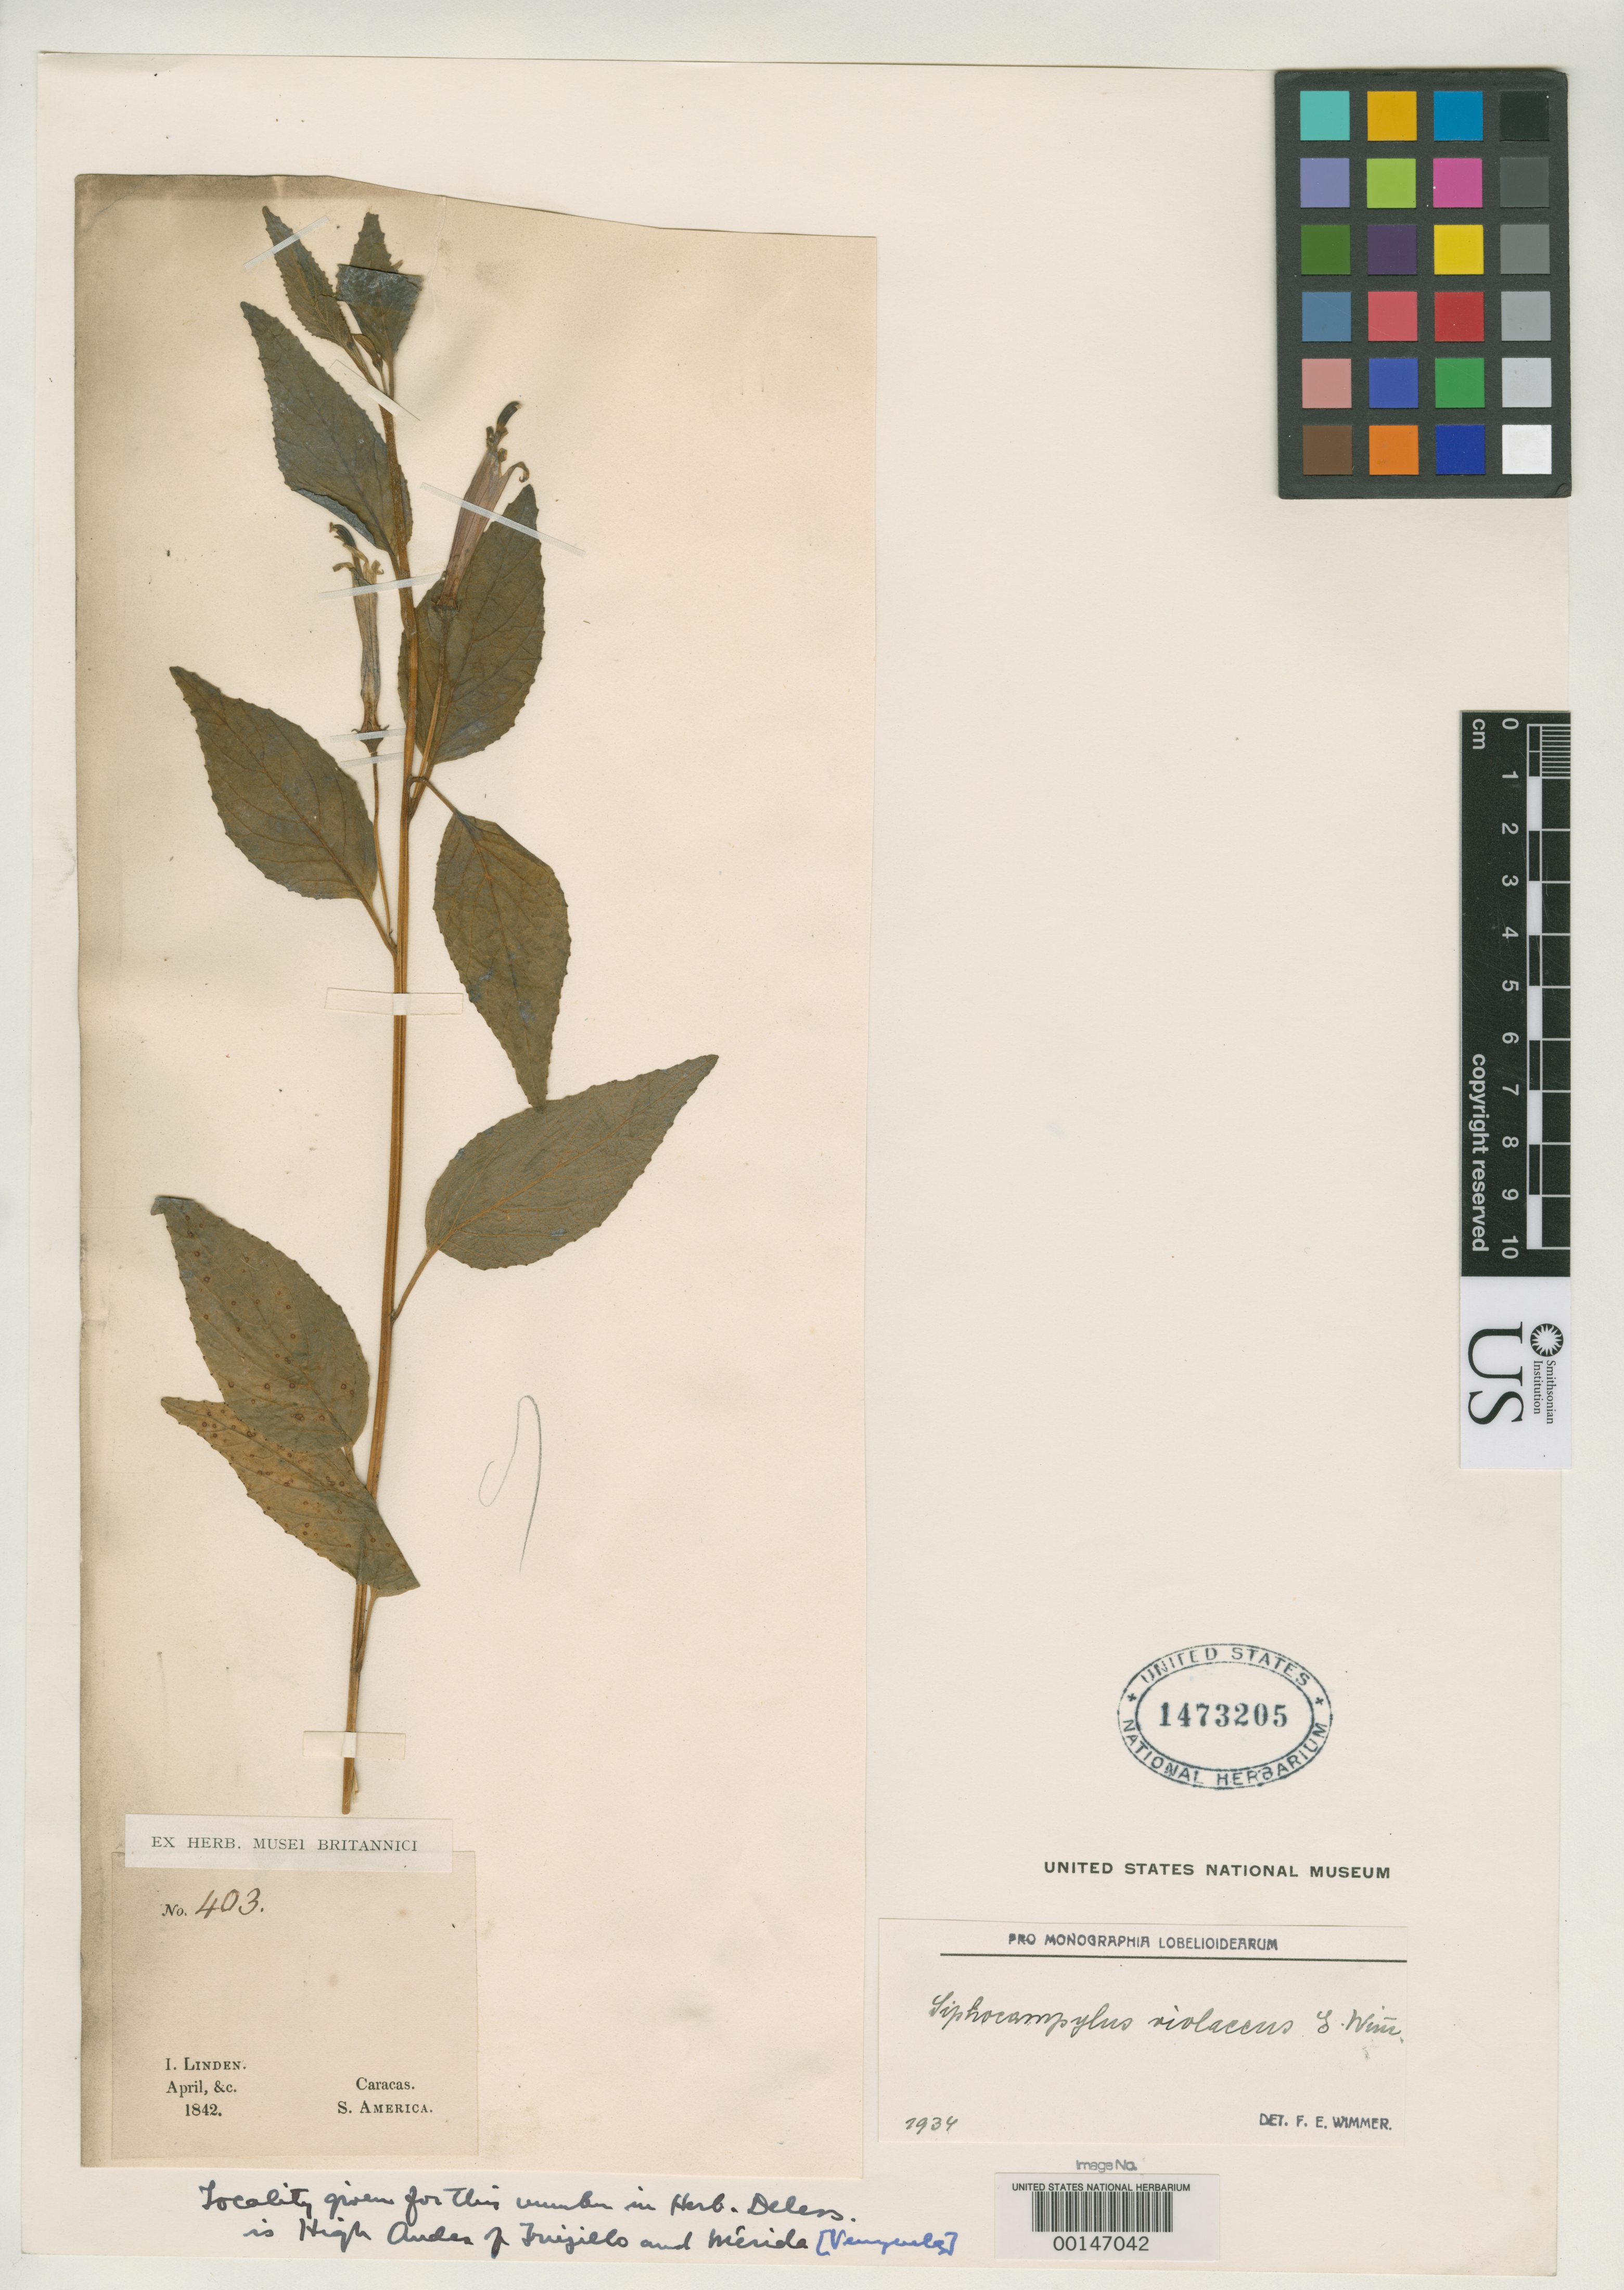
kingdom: Plantae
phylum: Tracheophyta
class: Magnoliopsida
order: Asterales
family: Campanulaceae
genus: Siphocampylus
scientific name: Siphocampylus violaceus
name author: E. Wimm.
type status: Isotype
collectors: J. Linden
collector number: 403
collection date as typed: Apr 1842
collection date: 1842-04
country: Venezuela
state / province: Mérida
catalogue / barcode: US 1473205